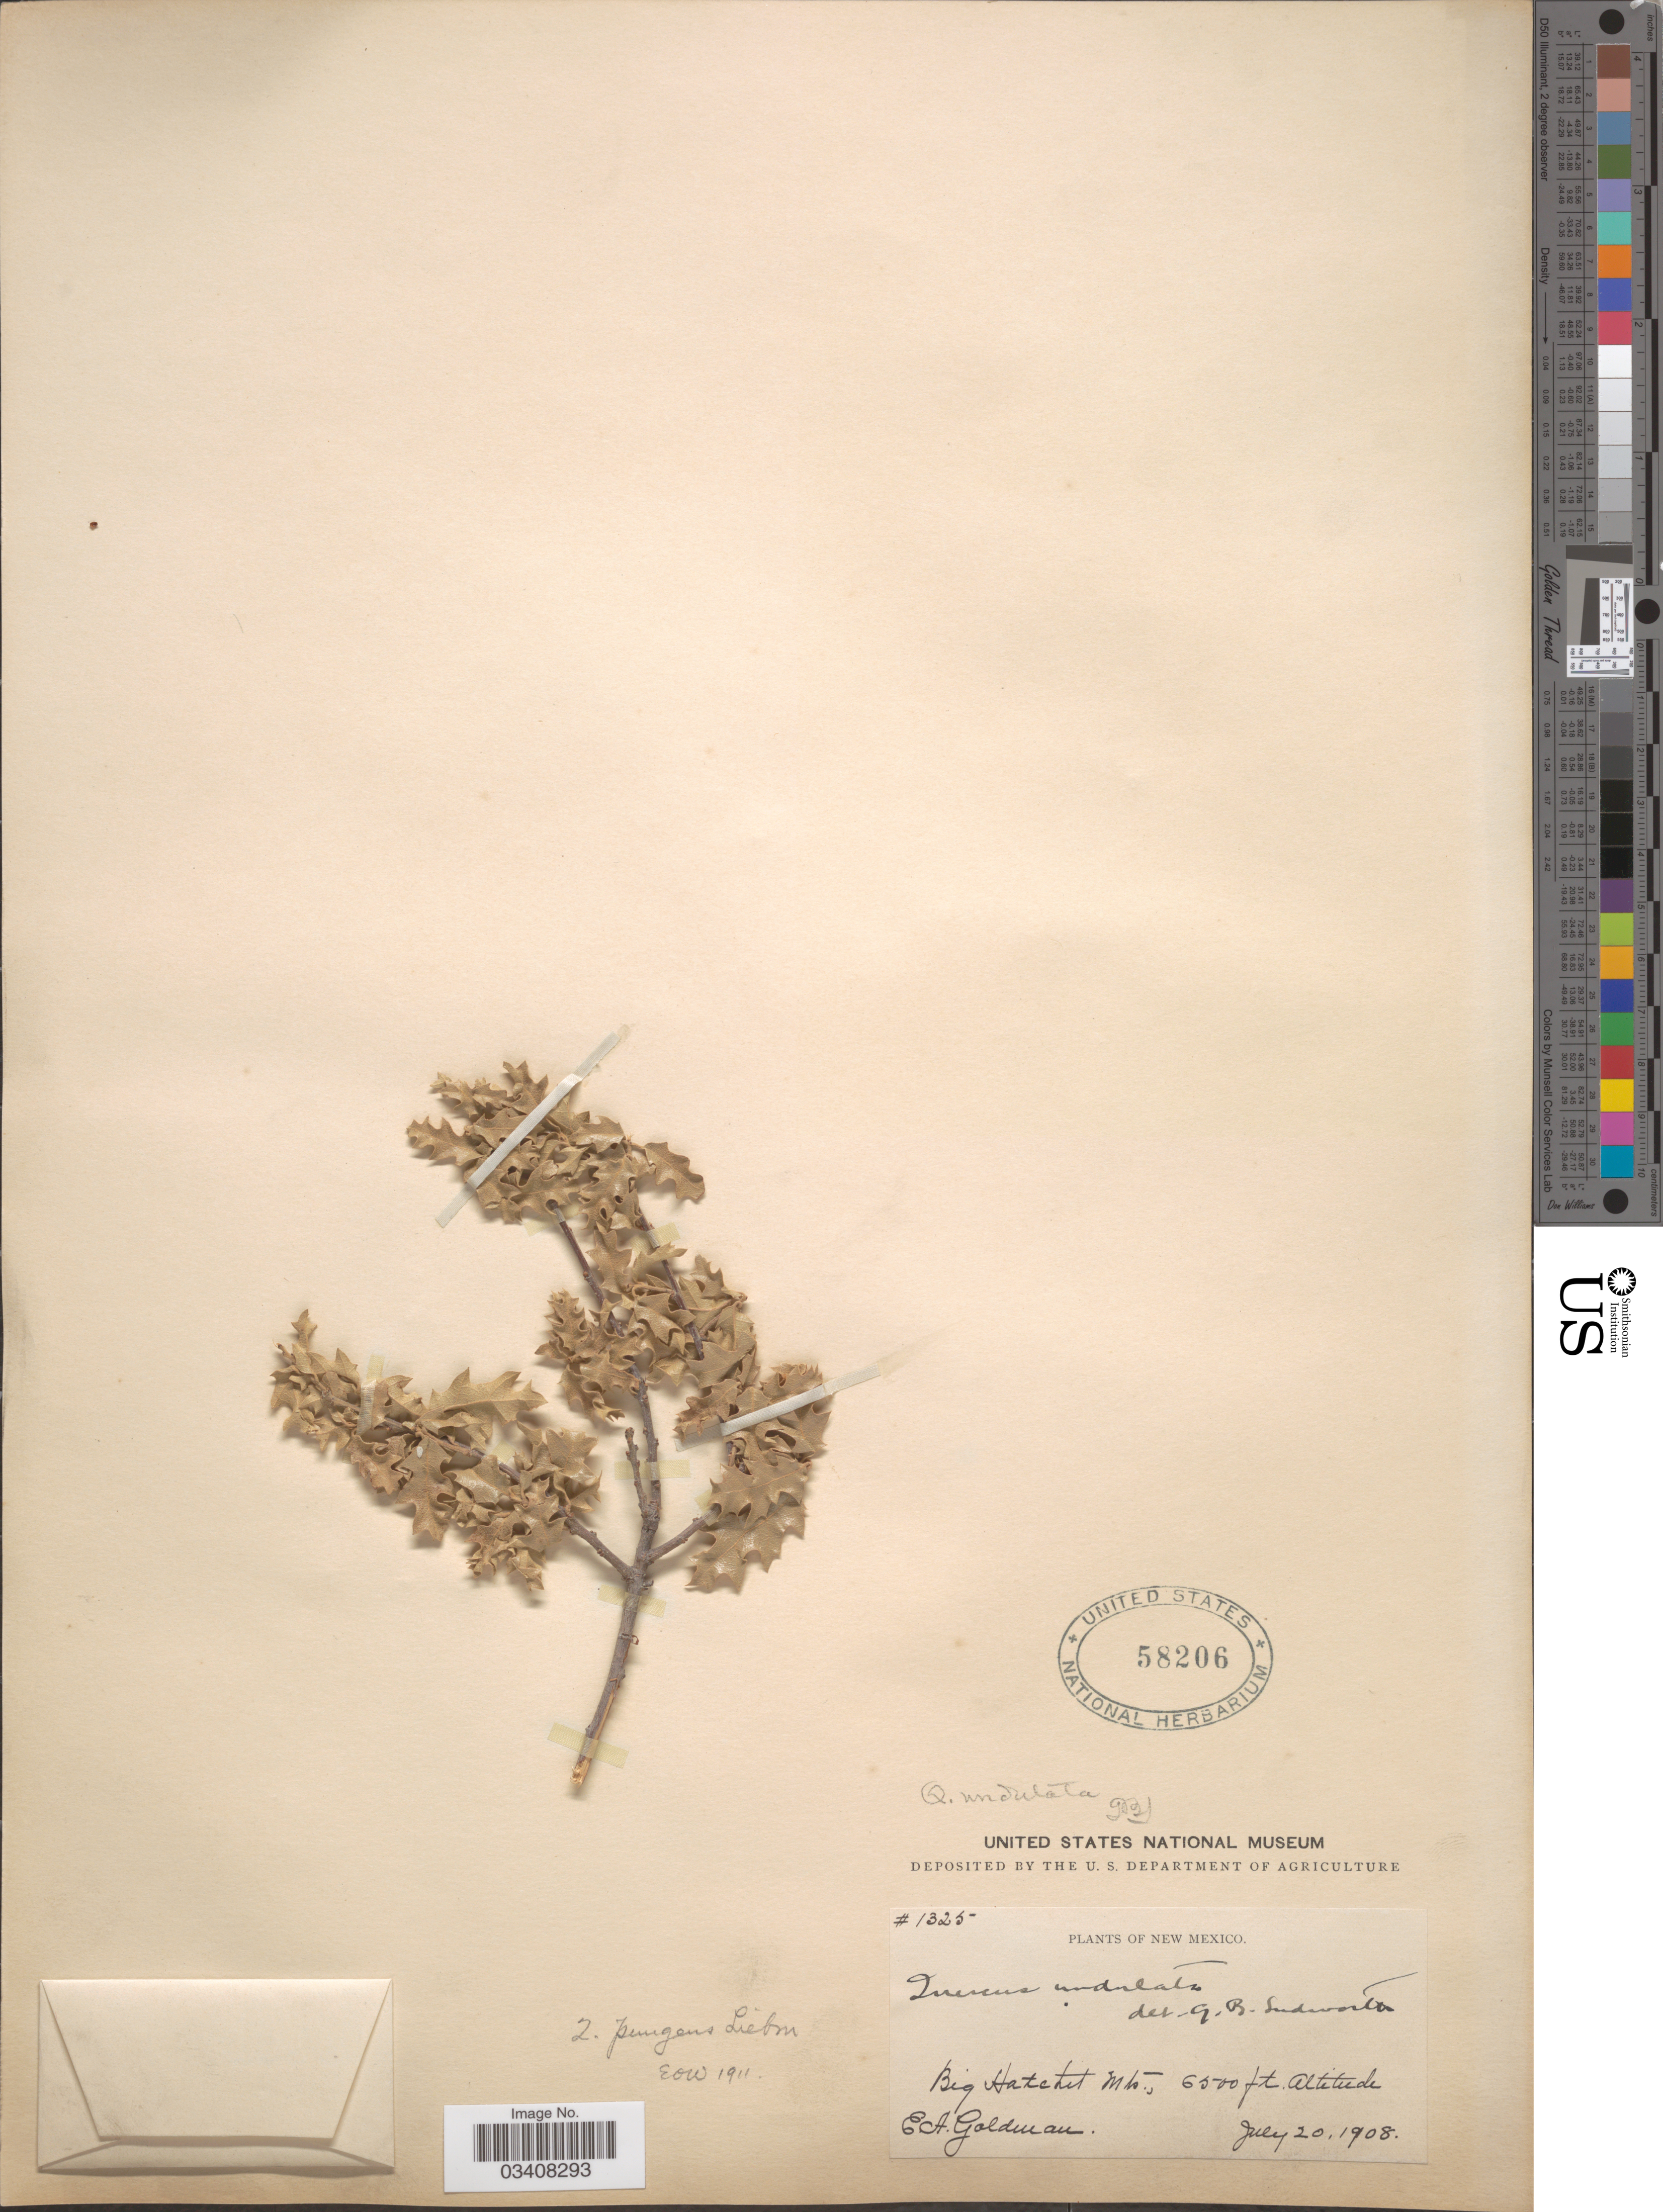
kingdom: Plantae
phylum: Tracheophyta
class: Magnoliopsida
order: Fagales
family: Fagaceae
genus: Quercus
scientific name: Quercus pungens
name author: Liebm.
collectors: E. A. Goldman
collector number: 1325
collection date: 1908-07-20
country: United States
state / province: New Mexico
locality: Big Hatchet Mts.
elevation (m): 1981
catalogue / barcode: US 58206